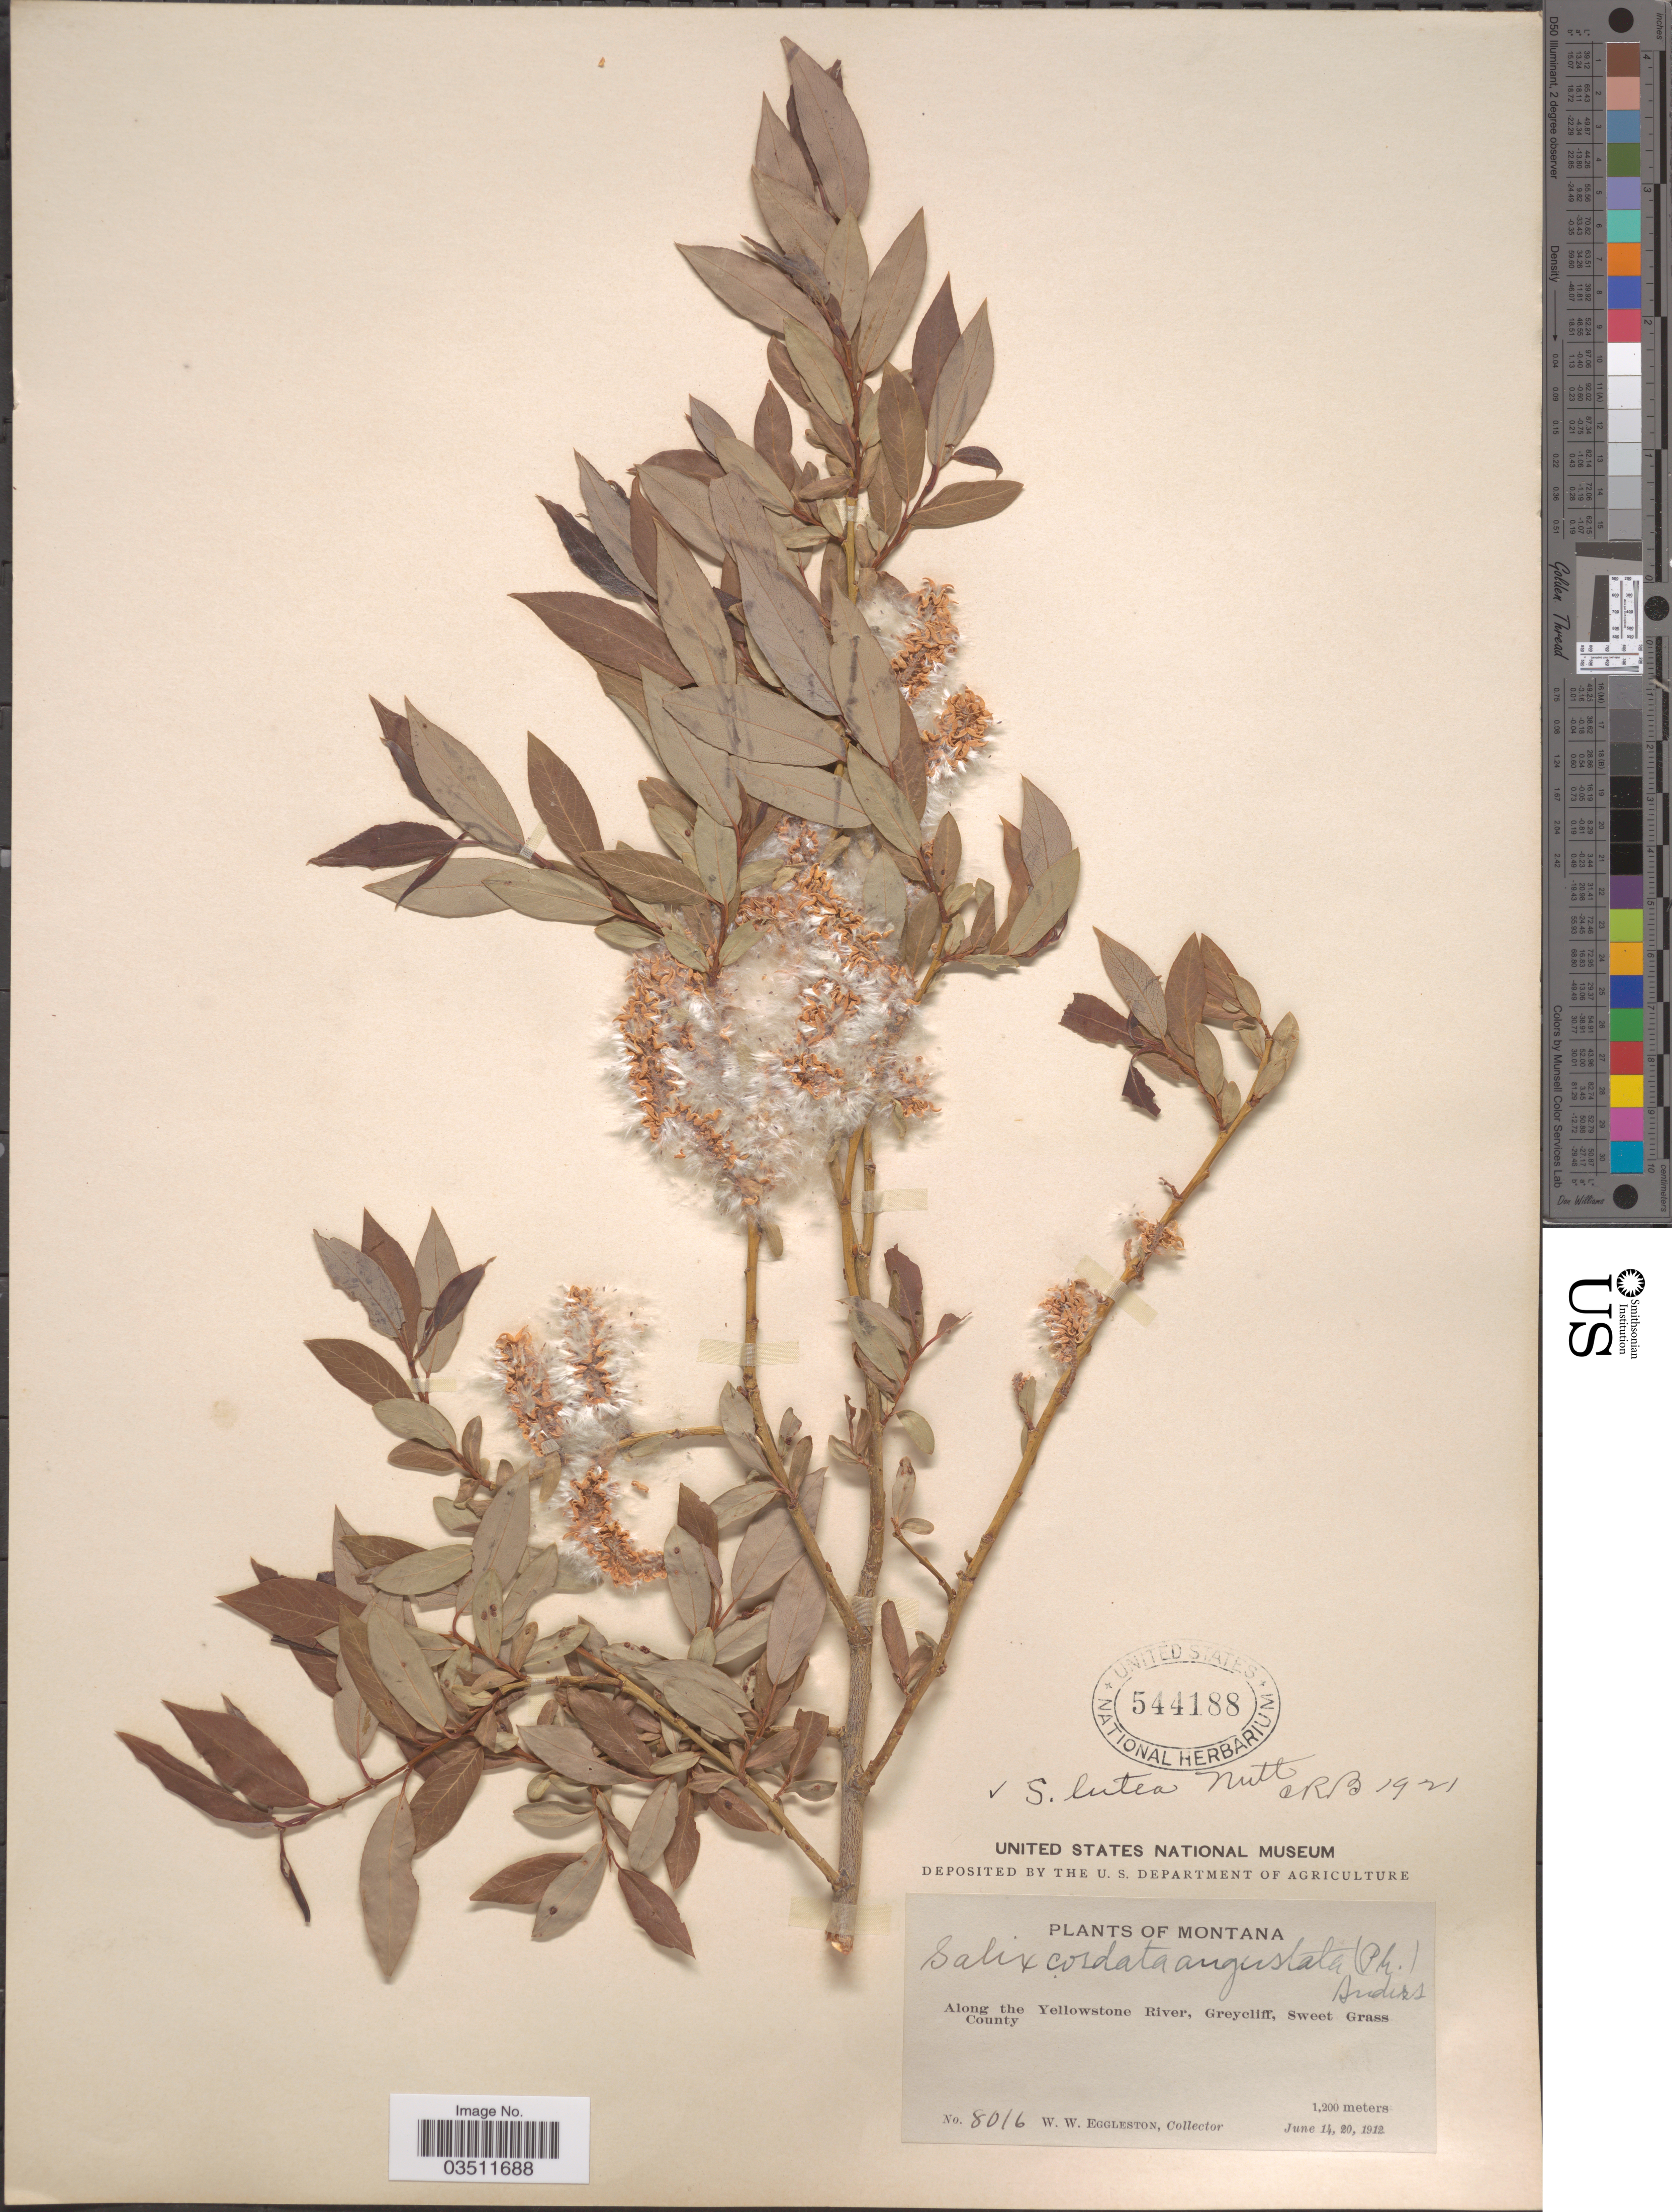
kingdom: Plantae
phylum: Tracheophyta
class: Magnoliopsida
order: Malpighiales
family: Salicaceae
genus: Salix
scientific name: Salix lutea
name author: Nutt.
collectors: W. W. Eggleston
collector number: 8016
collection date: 1912-06-14/1912-06-20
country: United States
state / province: Montana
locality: Along the Yellowstone River, Greycliff, Sweet Grass County.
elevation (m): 1200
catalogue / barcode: US 544188